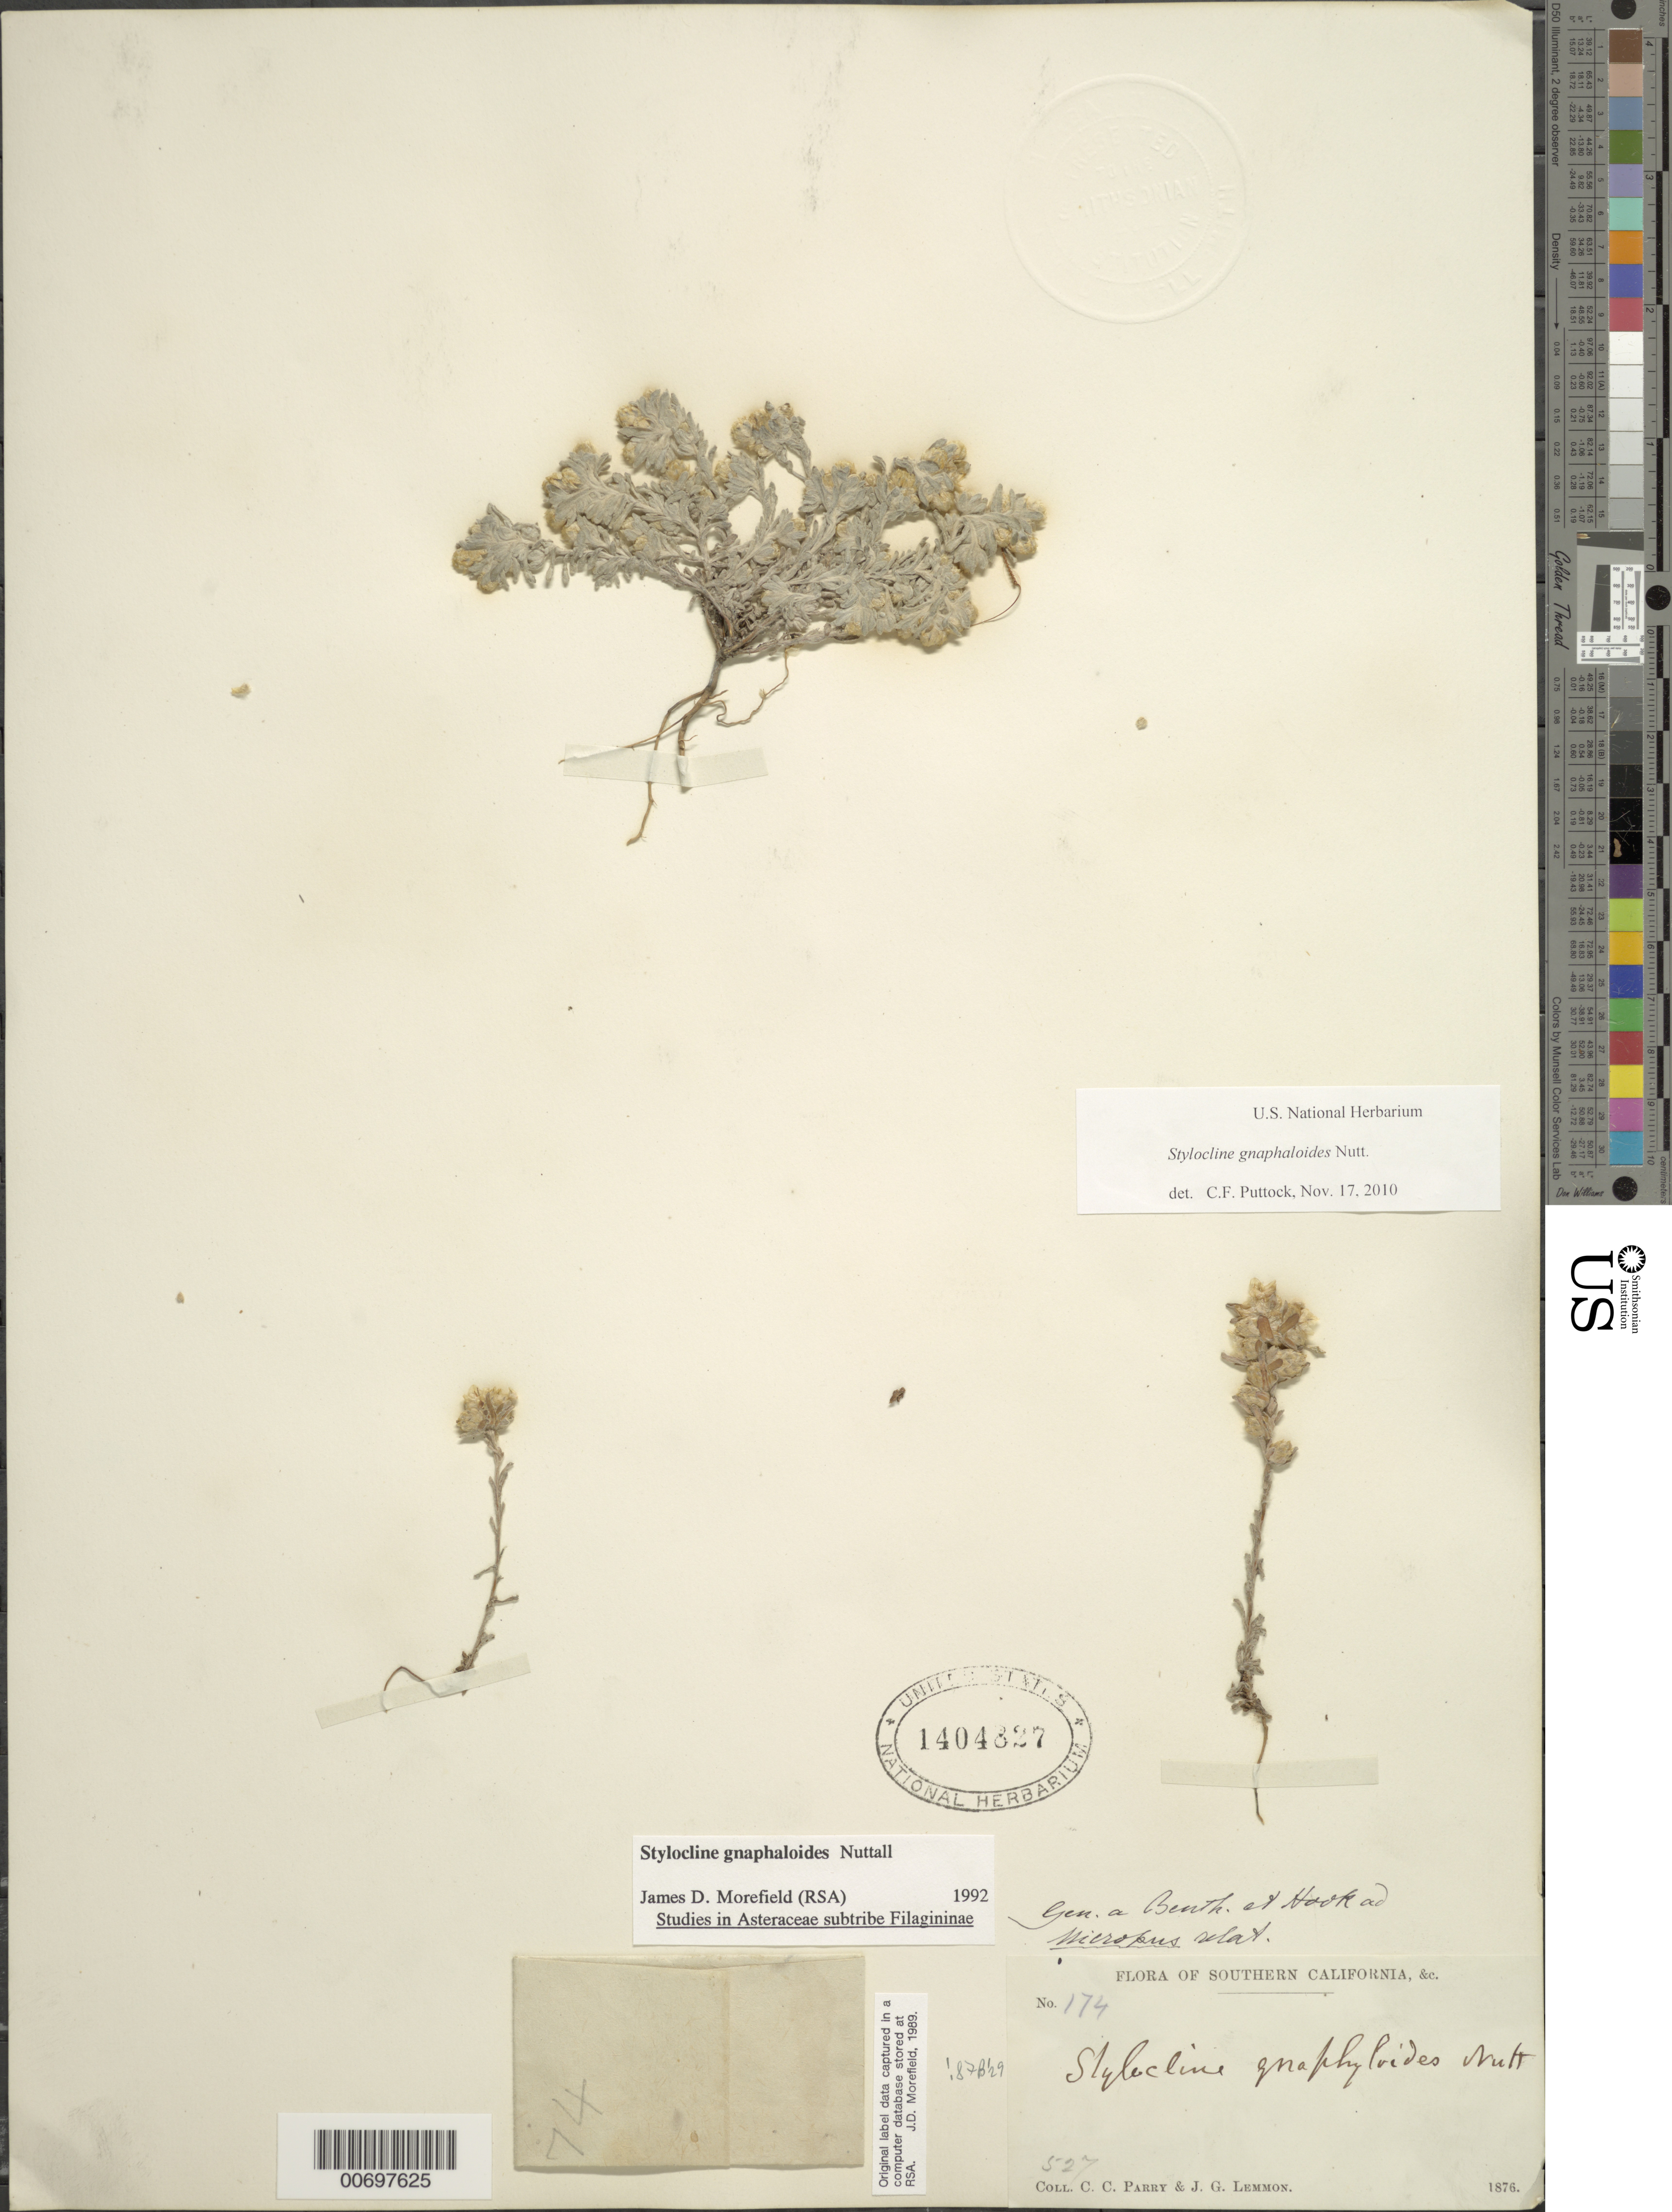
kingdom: Plantae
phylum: Tracheophyta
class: Magnoliopsida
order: Asterales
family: Asteraceae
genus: Stylocline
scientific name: Stylocline gnaphalioides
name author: Nutt.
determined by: Morefield, James D., (RSA), Rancho Santa Ana Botanic Garden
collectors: C. C. Parry & J. G. Lemmon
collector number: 174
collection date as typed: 1876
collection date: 1876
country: United States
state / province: California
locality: Southern.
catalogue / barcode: US 1404827